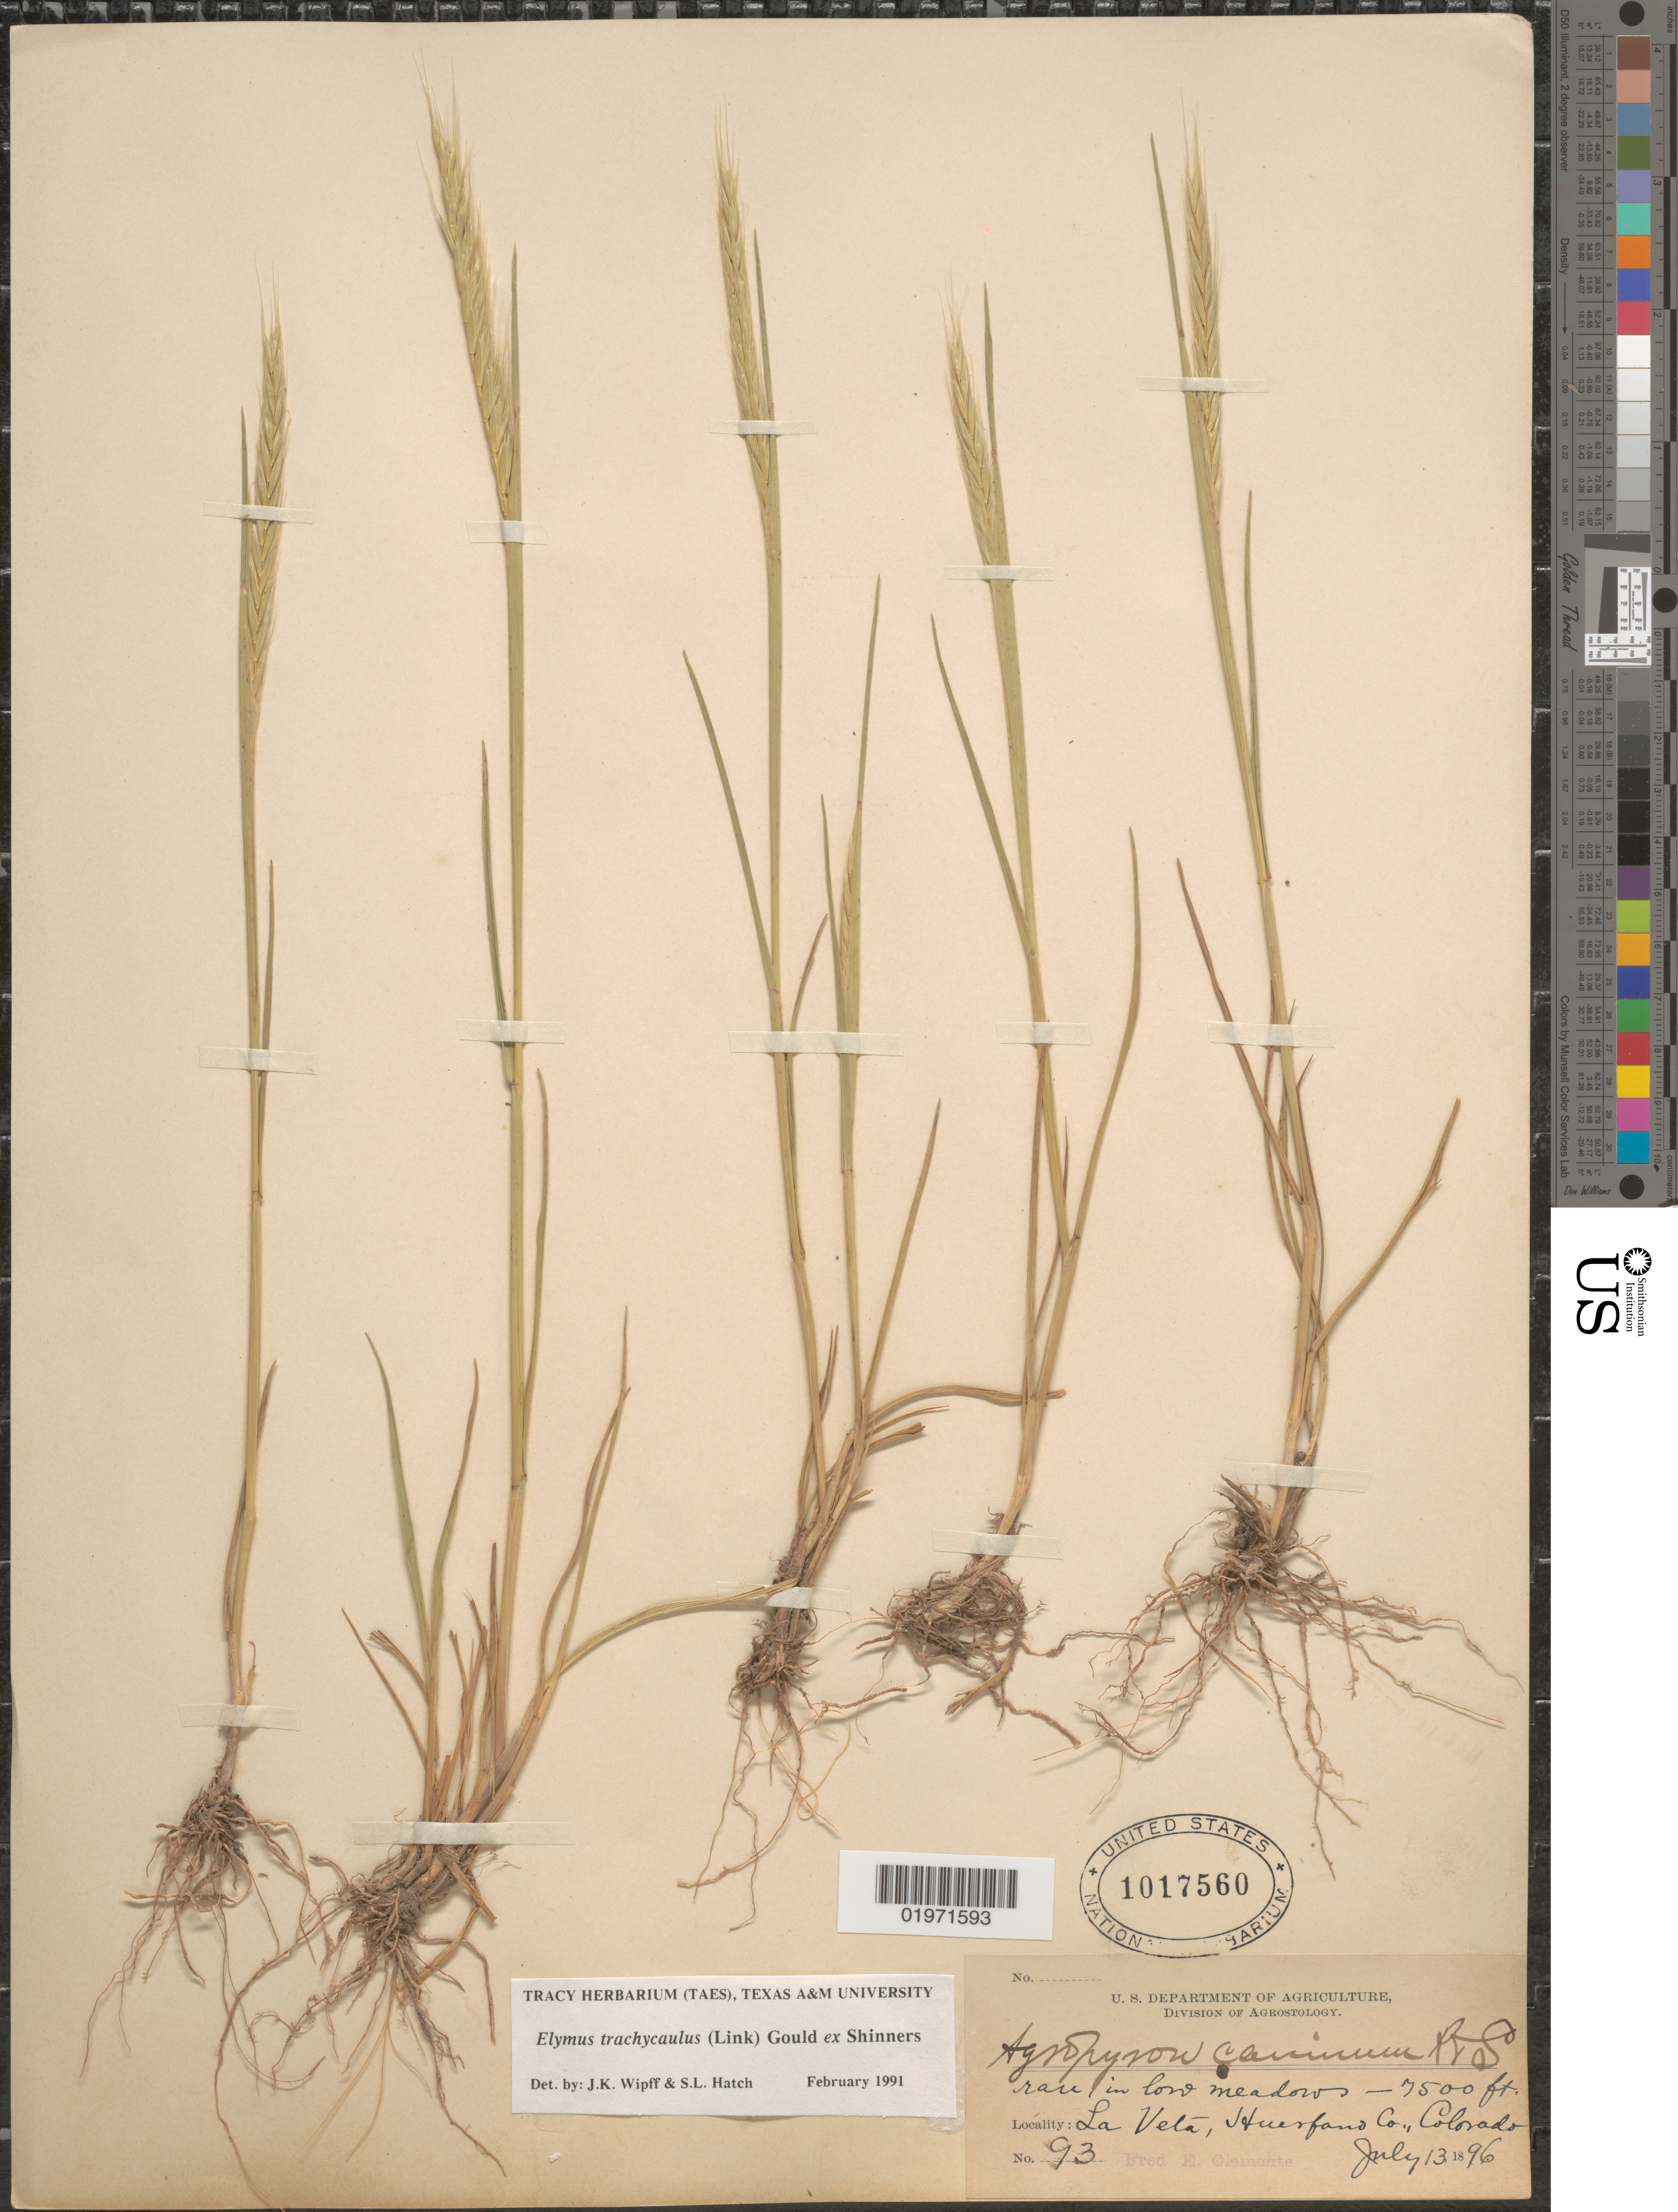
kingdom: Plantae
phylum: Tracheophyta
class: Liliopsida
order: Poales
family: Poaceae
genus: Elymus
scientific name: Elymus trachycaulus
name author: (Link) Gould ex Shinners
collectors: F. E. Clements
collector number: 93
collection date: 1896-07-13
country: United States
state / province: Colorado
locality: La Veta, Huerfano Co.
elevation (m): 2286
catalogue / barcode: US 1017560